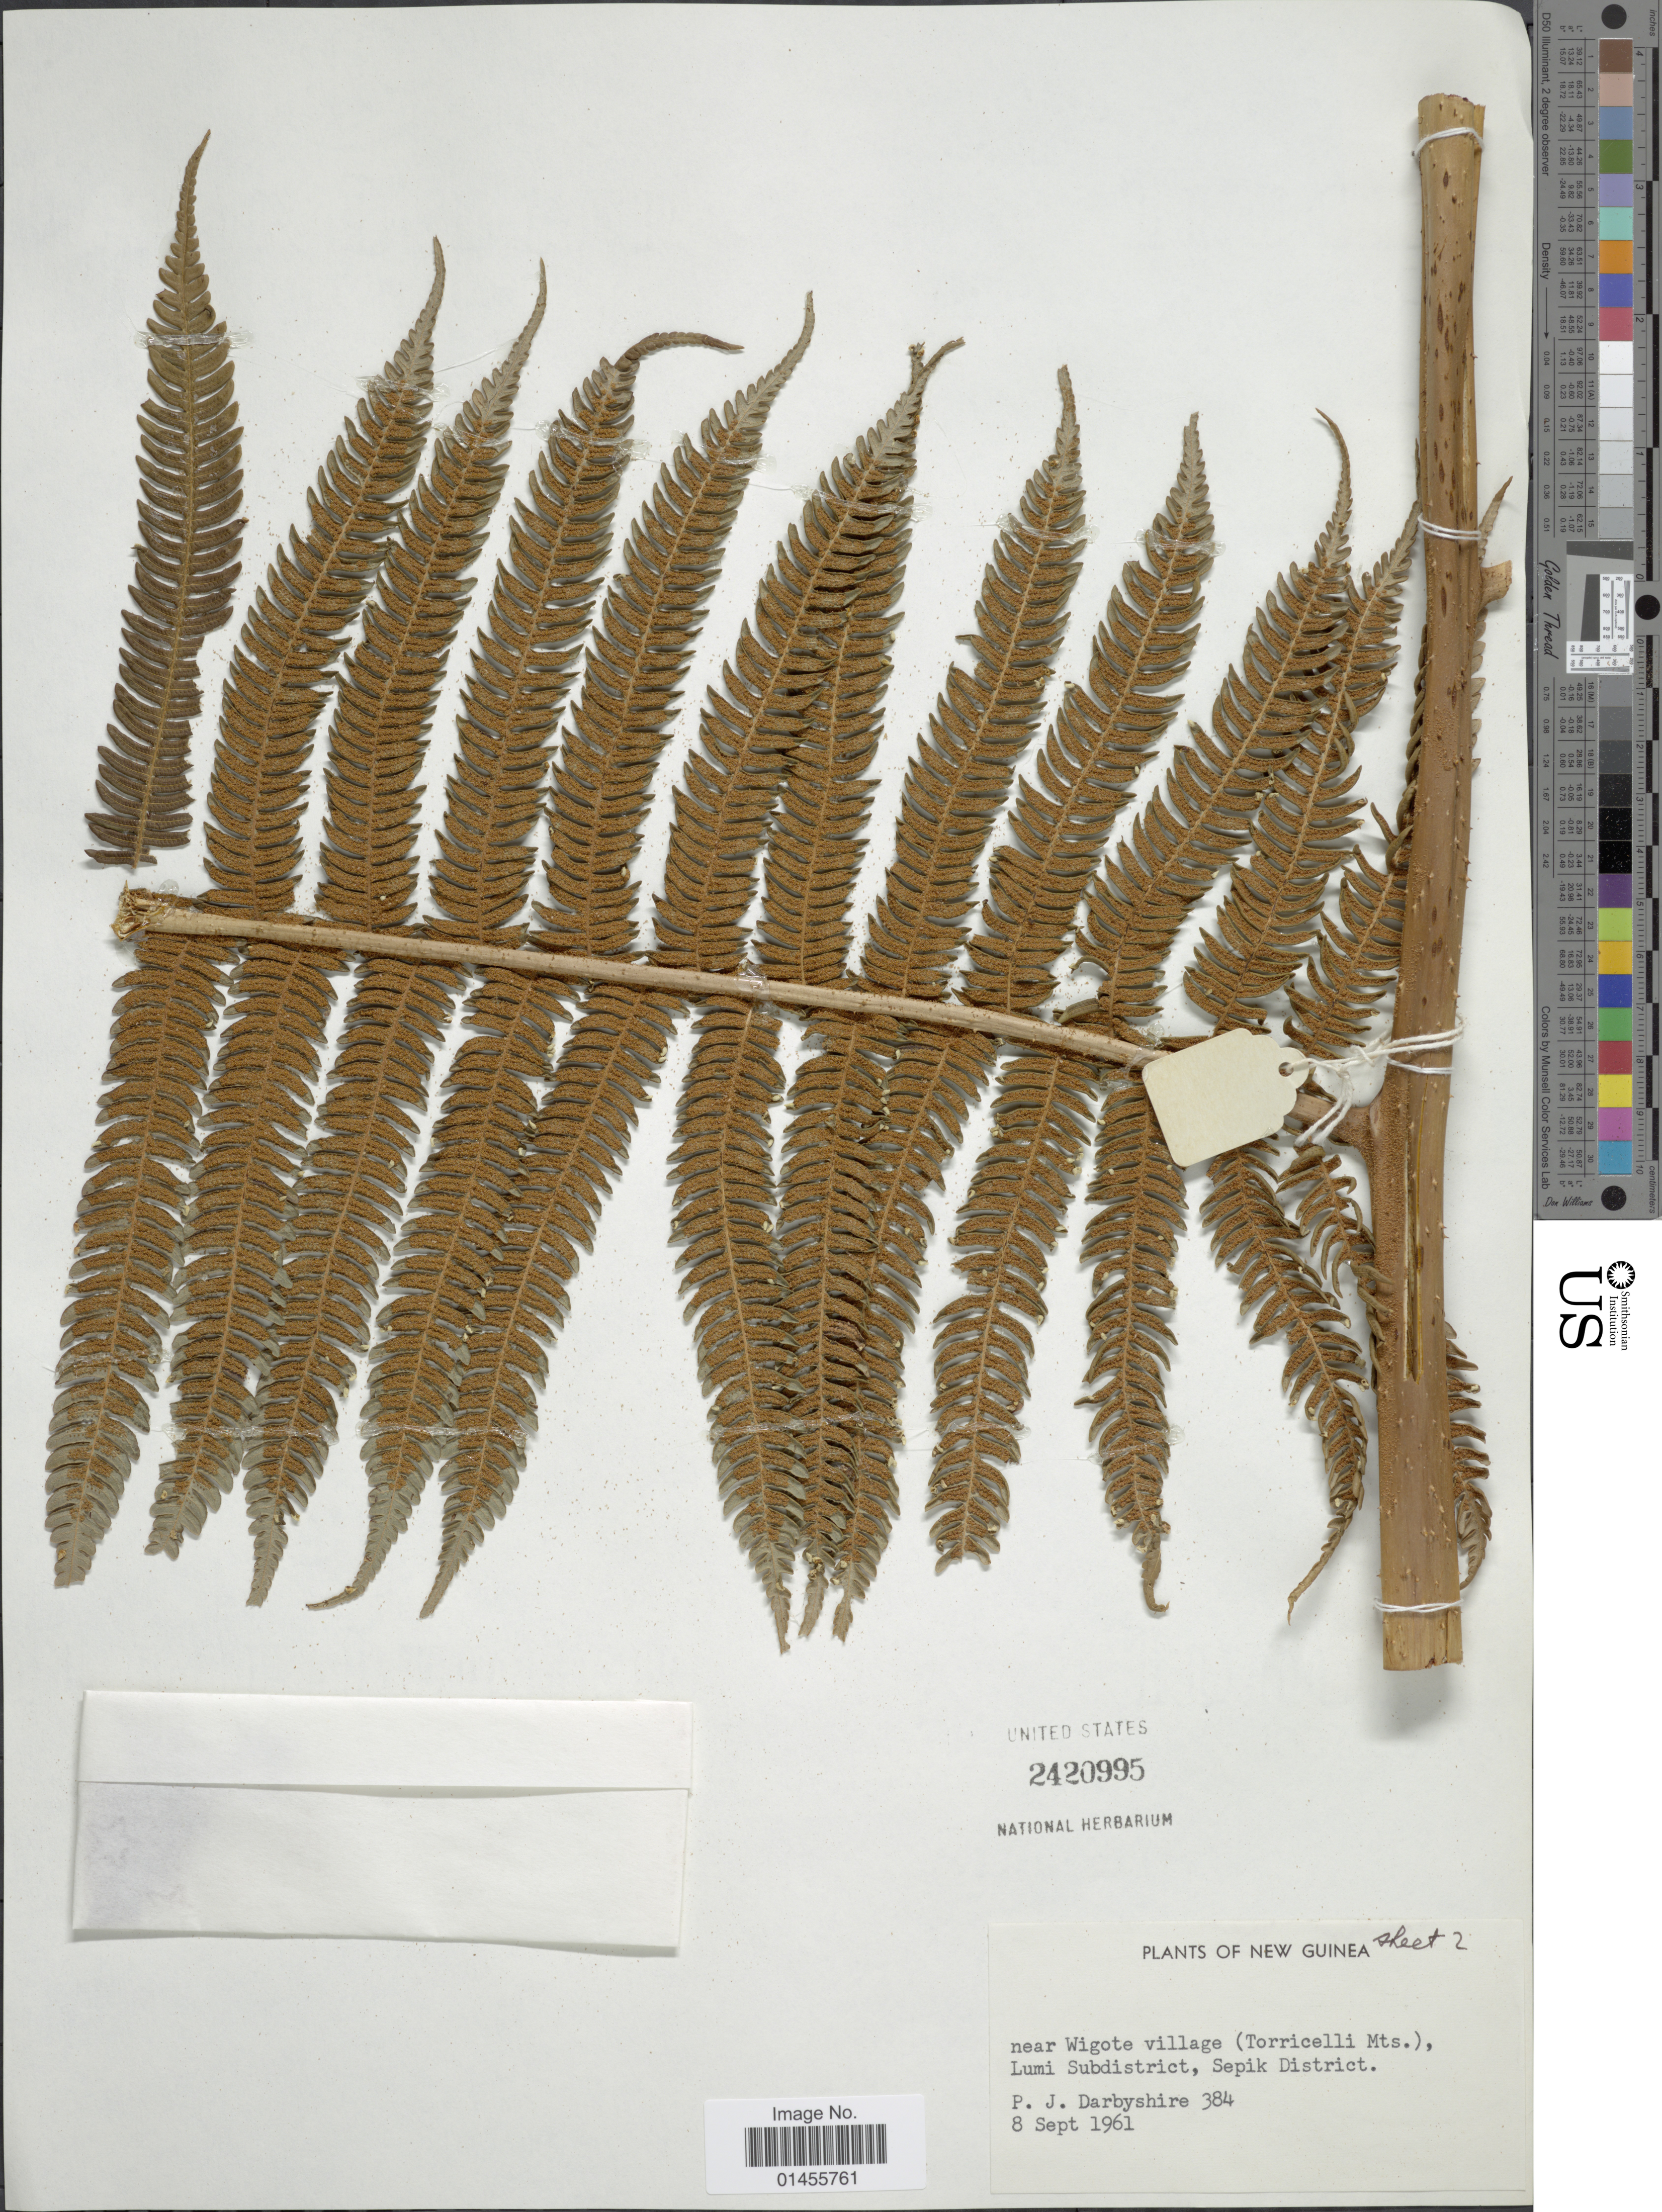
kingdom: Plantae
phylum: Tracheophyta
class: Polypodiopsida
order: Cyatheales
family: Cyatheaceae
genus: Alsophila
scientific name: Alsophila sp.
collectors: P. Darbyshire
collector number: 384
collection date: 1961-09-08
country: Papua New Guinea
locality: New Guinea, near Wigote village ( Torricelli Mts.), Lumi Subdistrict, Sepik District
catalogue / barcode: US 2420995